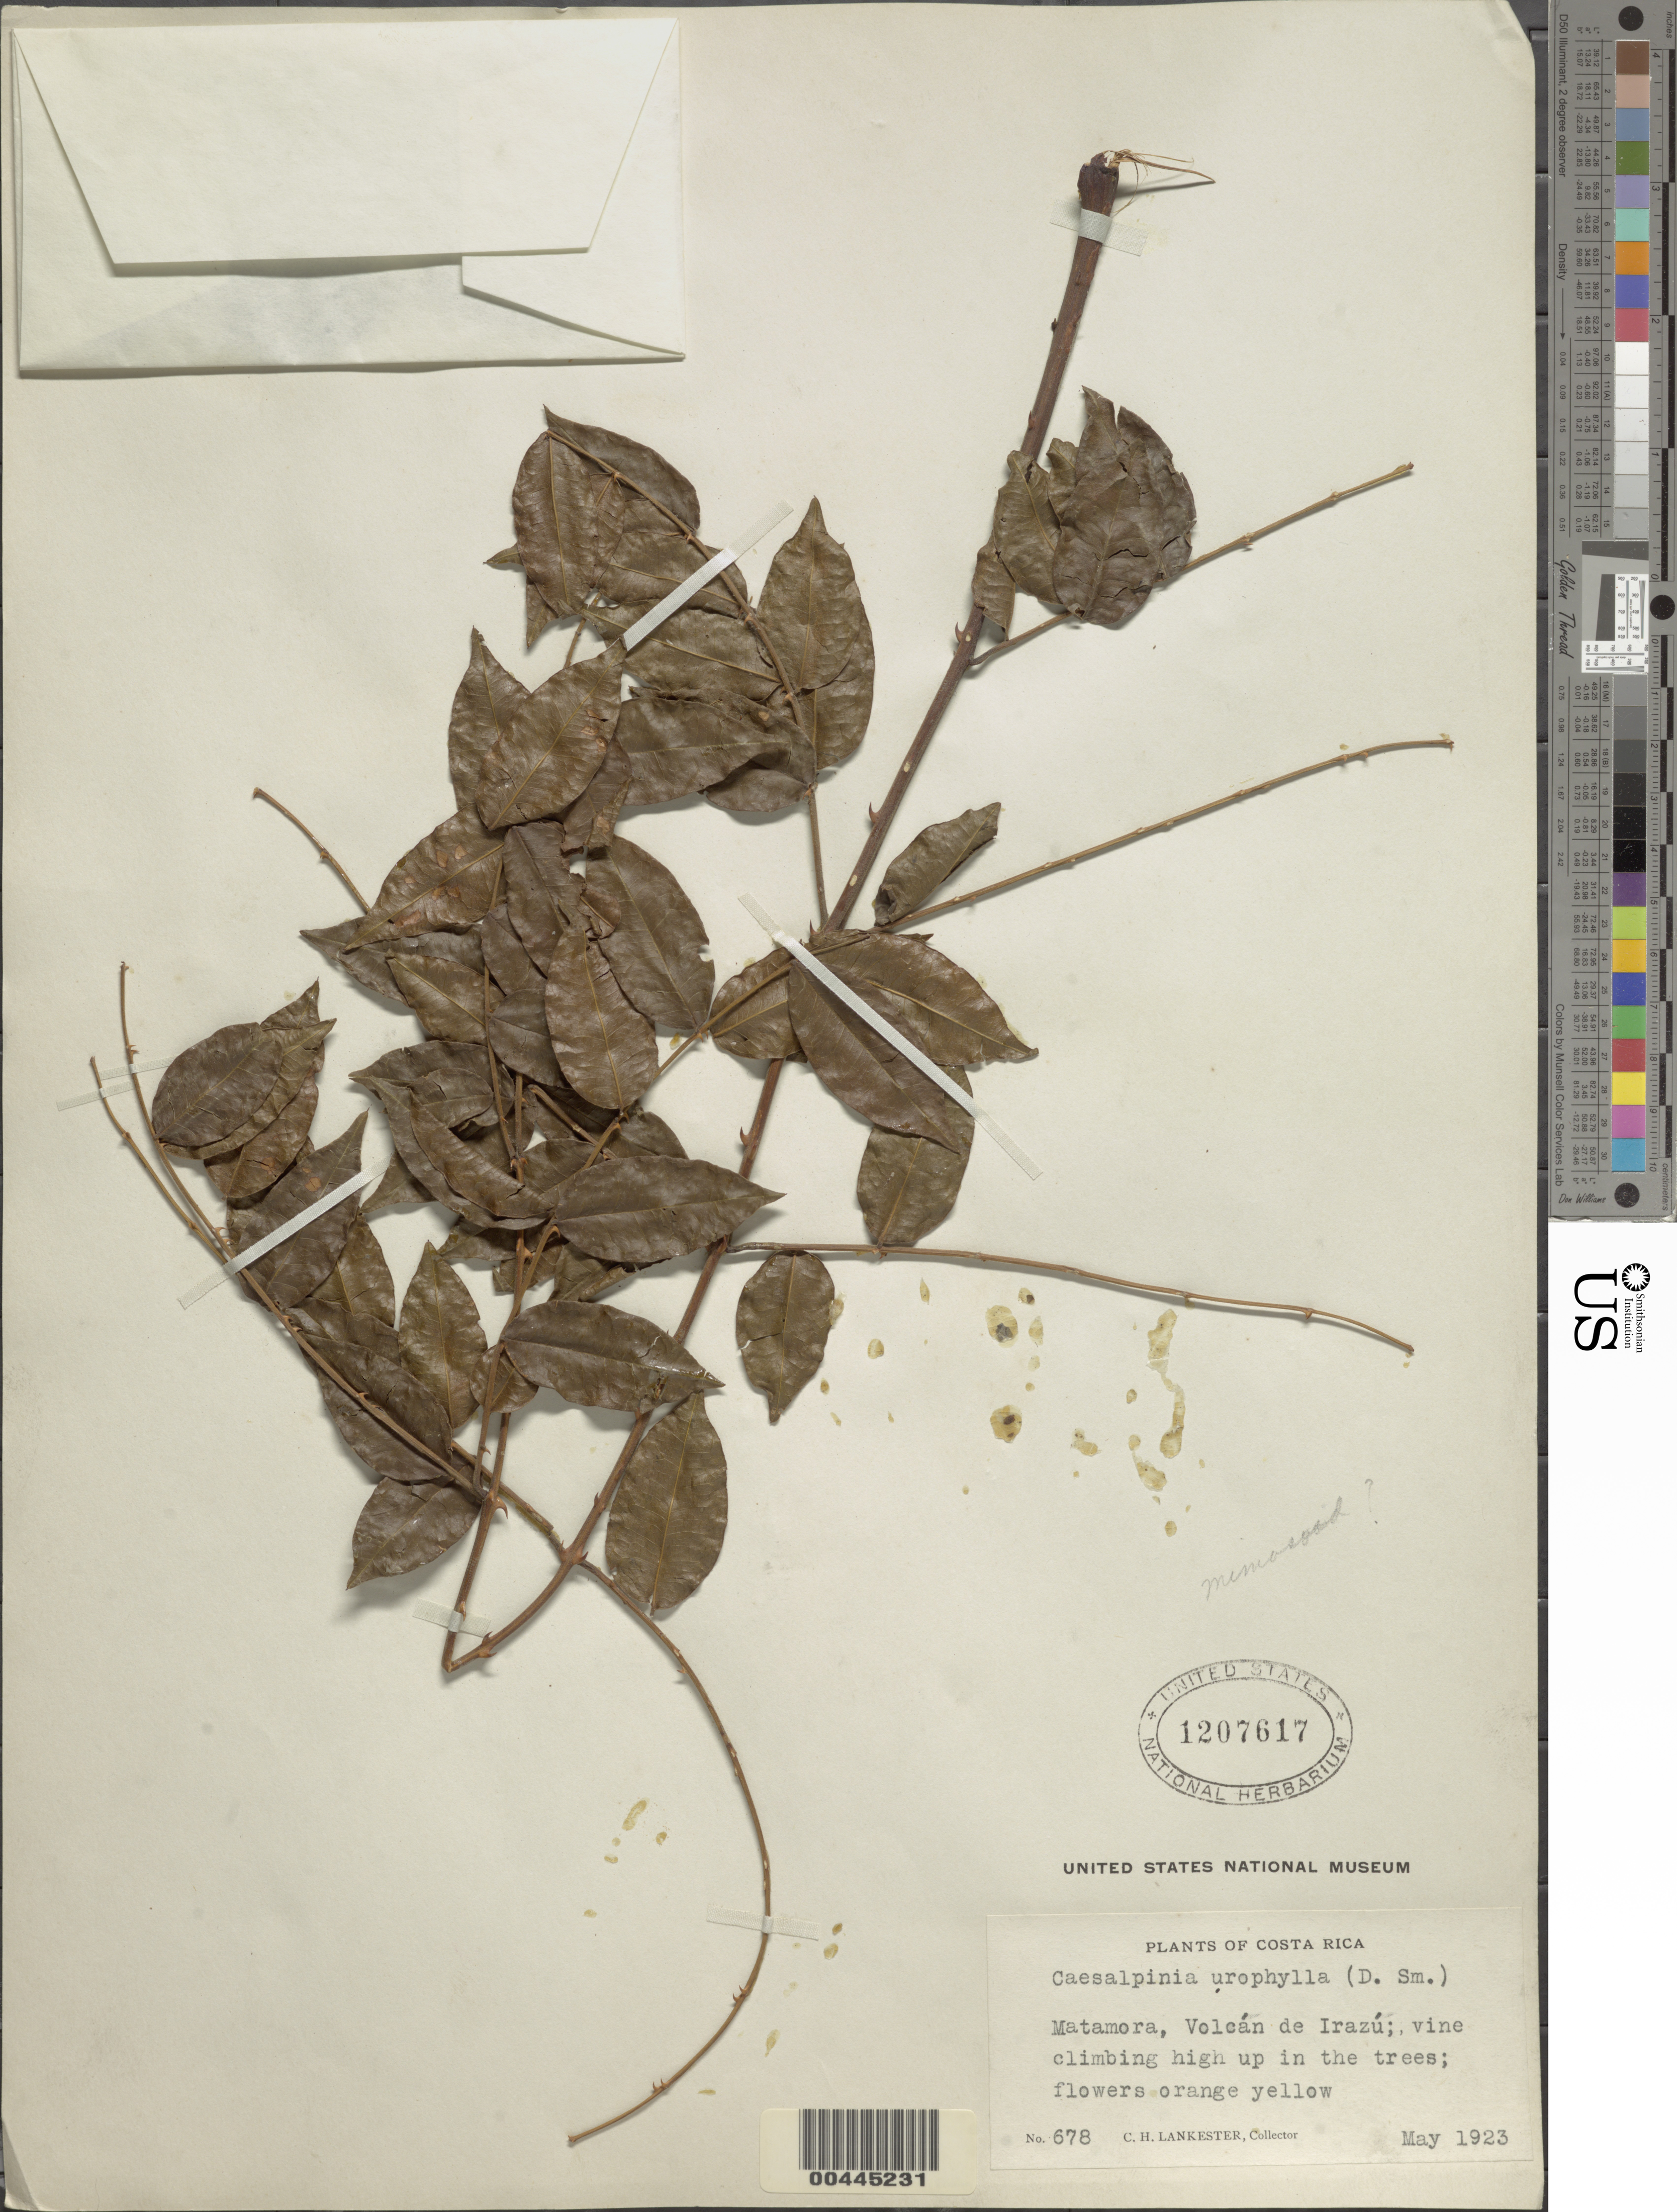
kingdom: Plantae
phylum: Tracheophyta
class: Magnoliopsida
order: Fabales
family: Fabaceae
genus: Guilandina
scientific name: Guilandina urophylla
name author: (Donn. Sm.) Britton & Rose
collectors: C. H. Lankester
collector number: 678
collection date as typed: May 1923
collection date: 1923-05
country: Costa Rica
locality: Matamora, Volcan de Irazu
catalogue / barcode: US 1207617